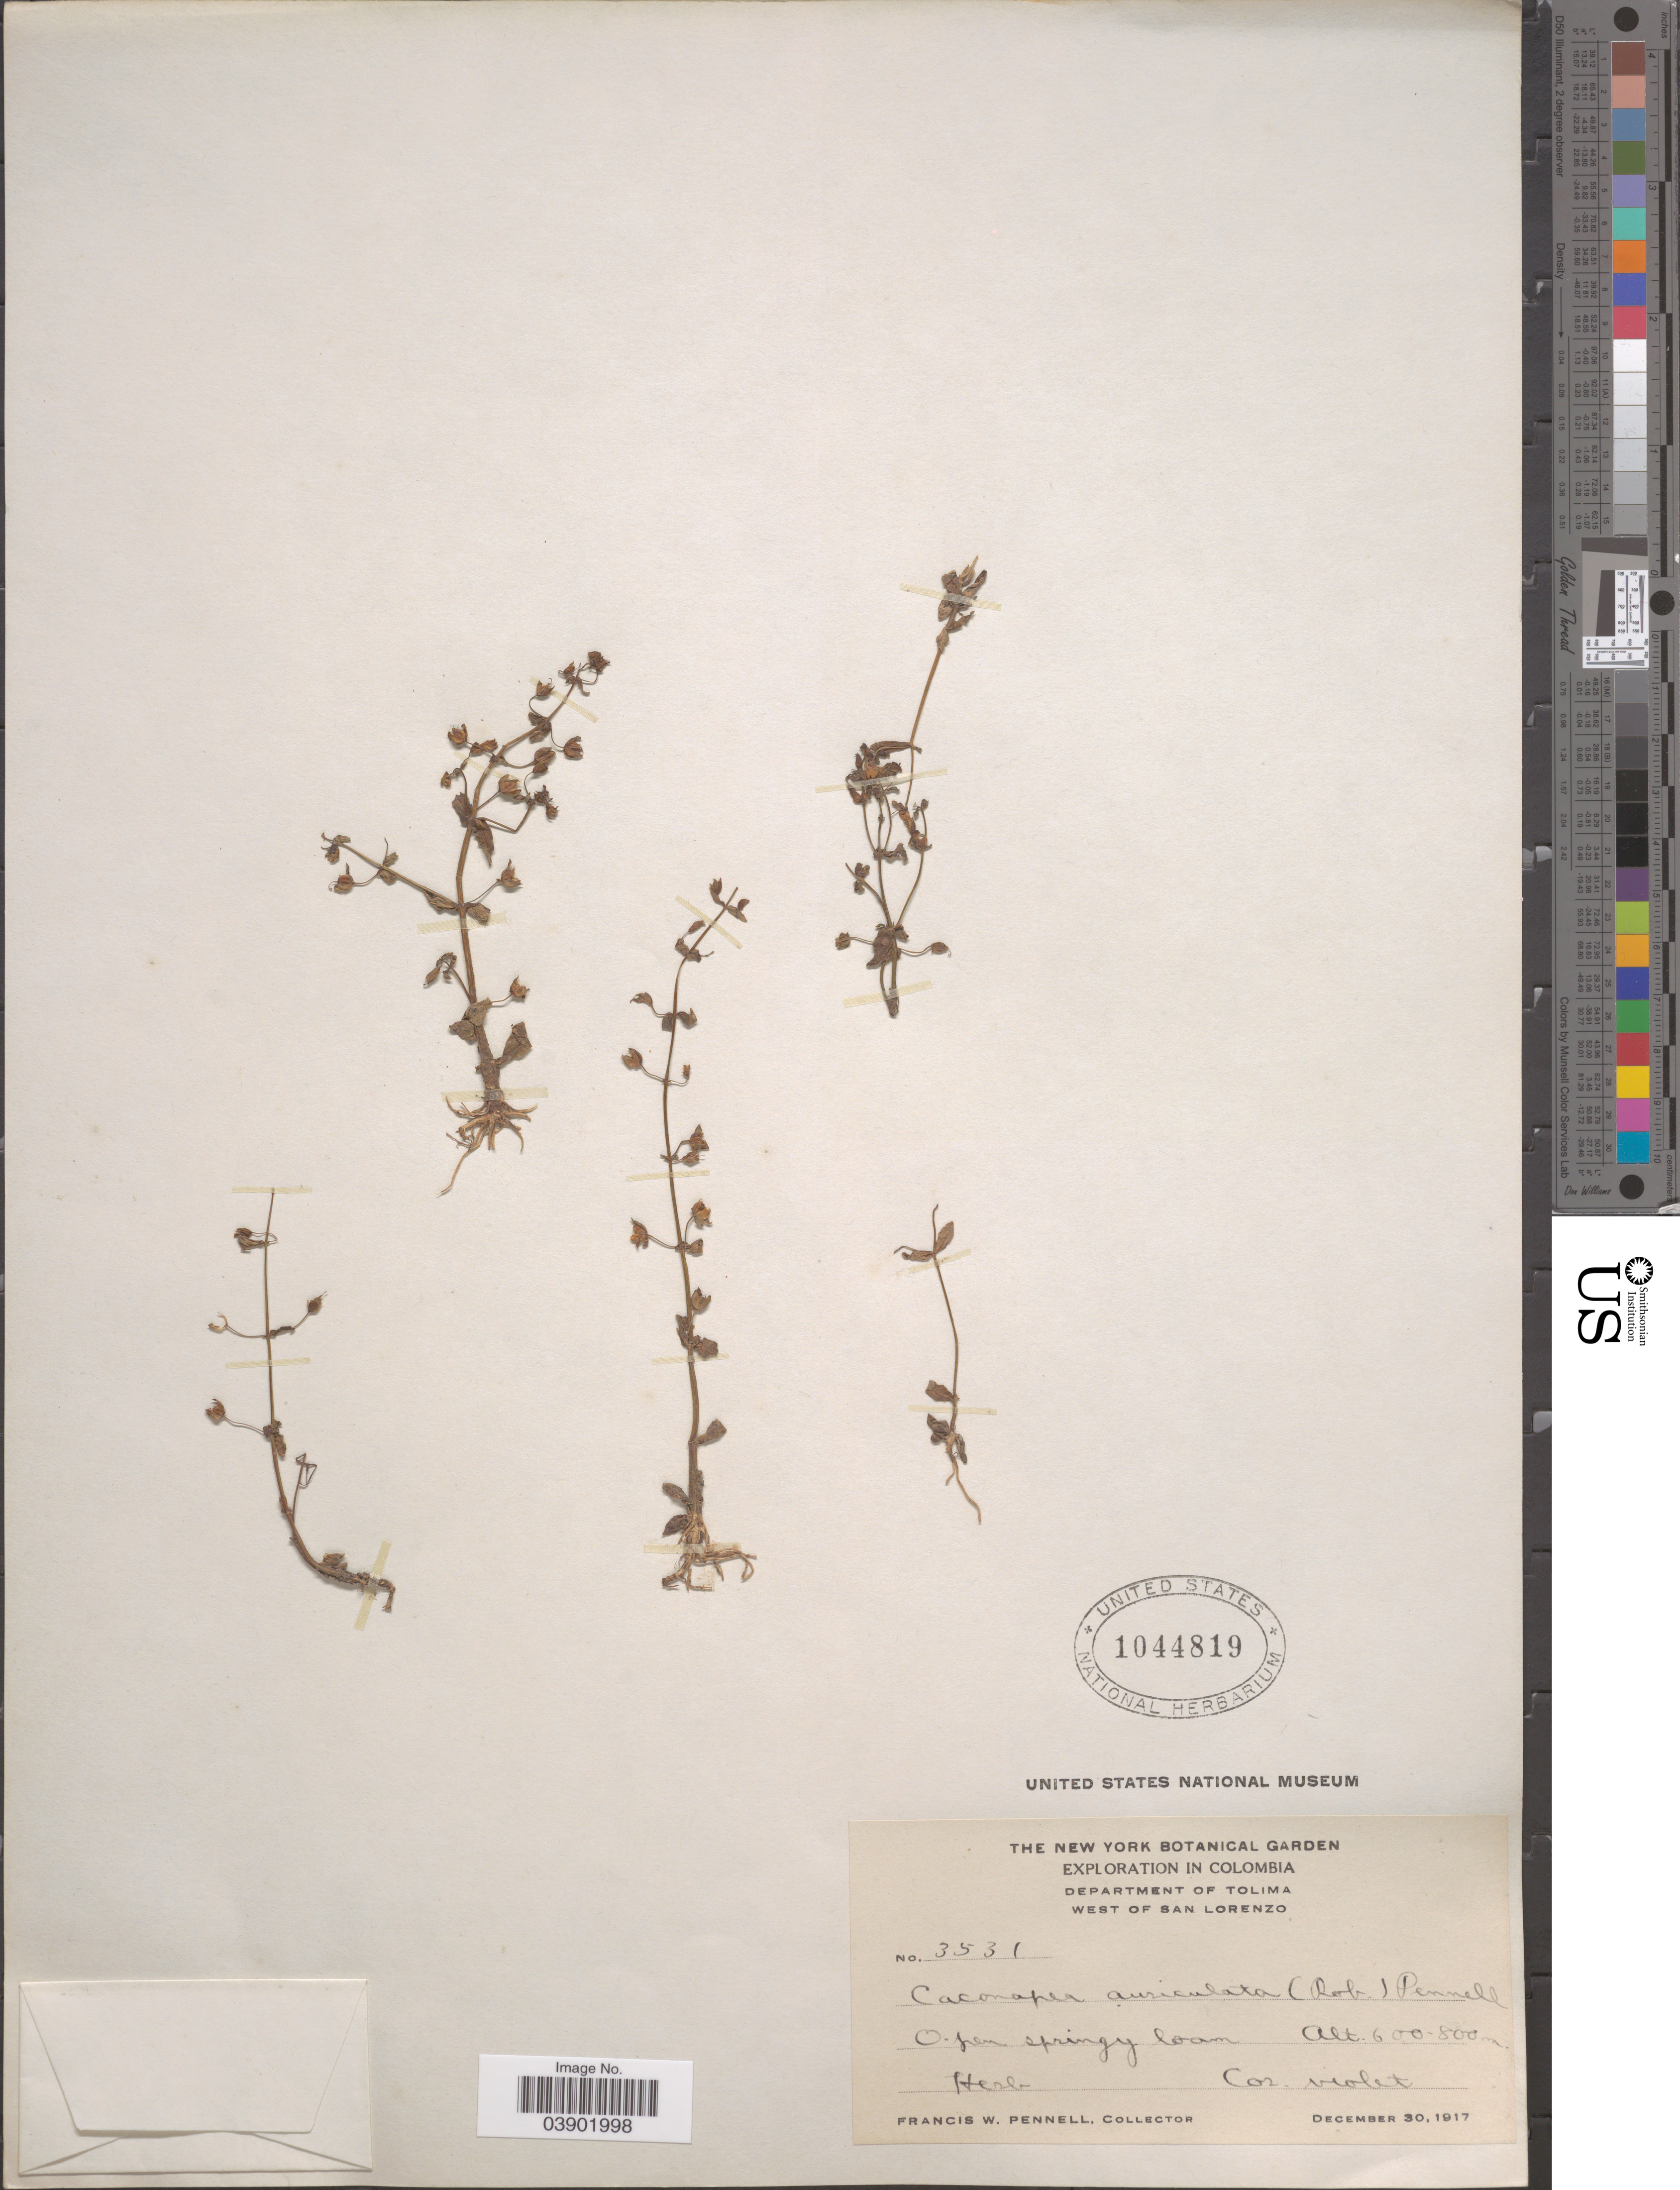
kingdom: Plantae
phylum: Tracheophyta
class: Magnoliopsida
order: Lamiales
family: Plantaginaceae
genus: Bacopa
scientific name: Bacopa auriculata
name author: (B.L. Rob.) Greenm.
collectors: F. W. Pennell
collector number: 3531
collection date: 1917-12-30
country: Colombia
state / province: Tolima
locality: Department of Tolima. West of San Lorenzo.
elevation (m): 600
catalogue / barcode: US 1044819